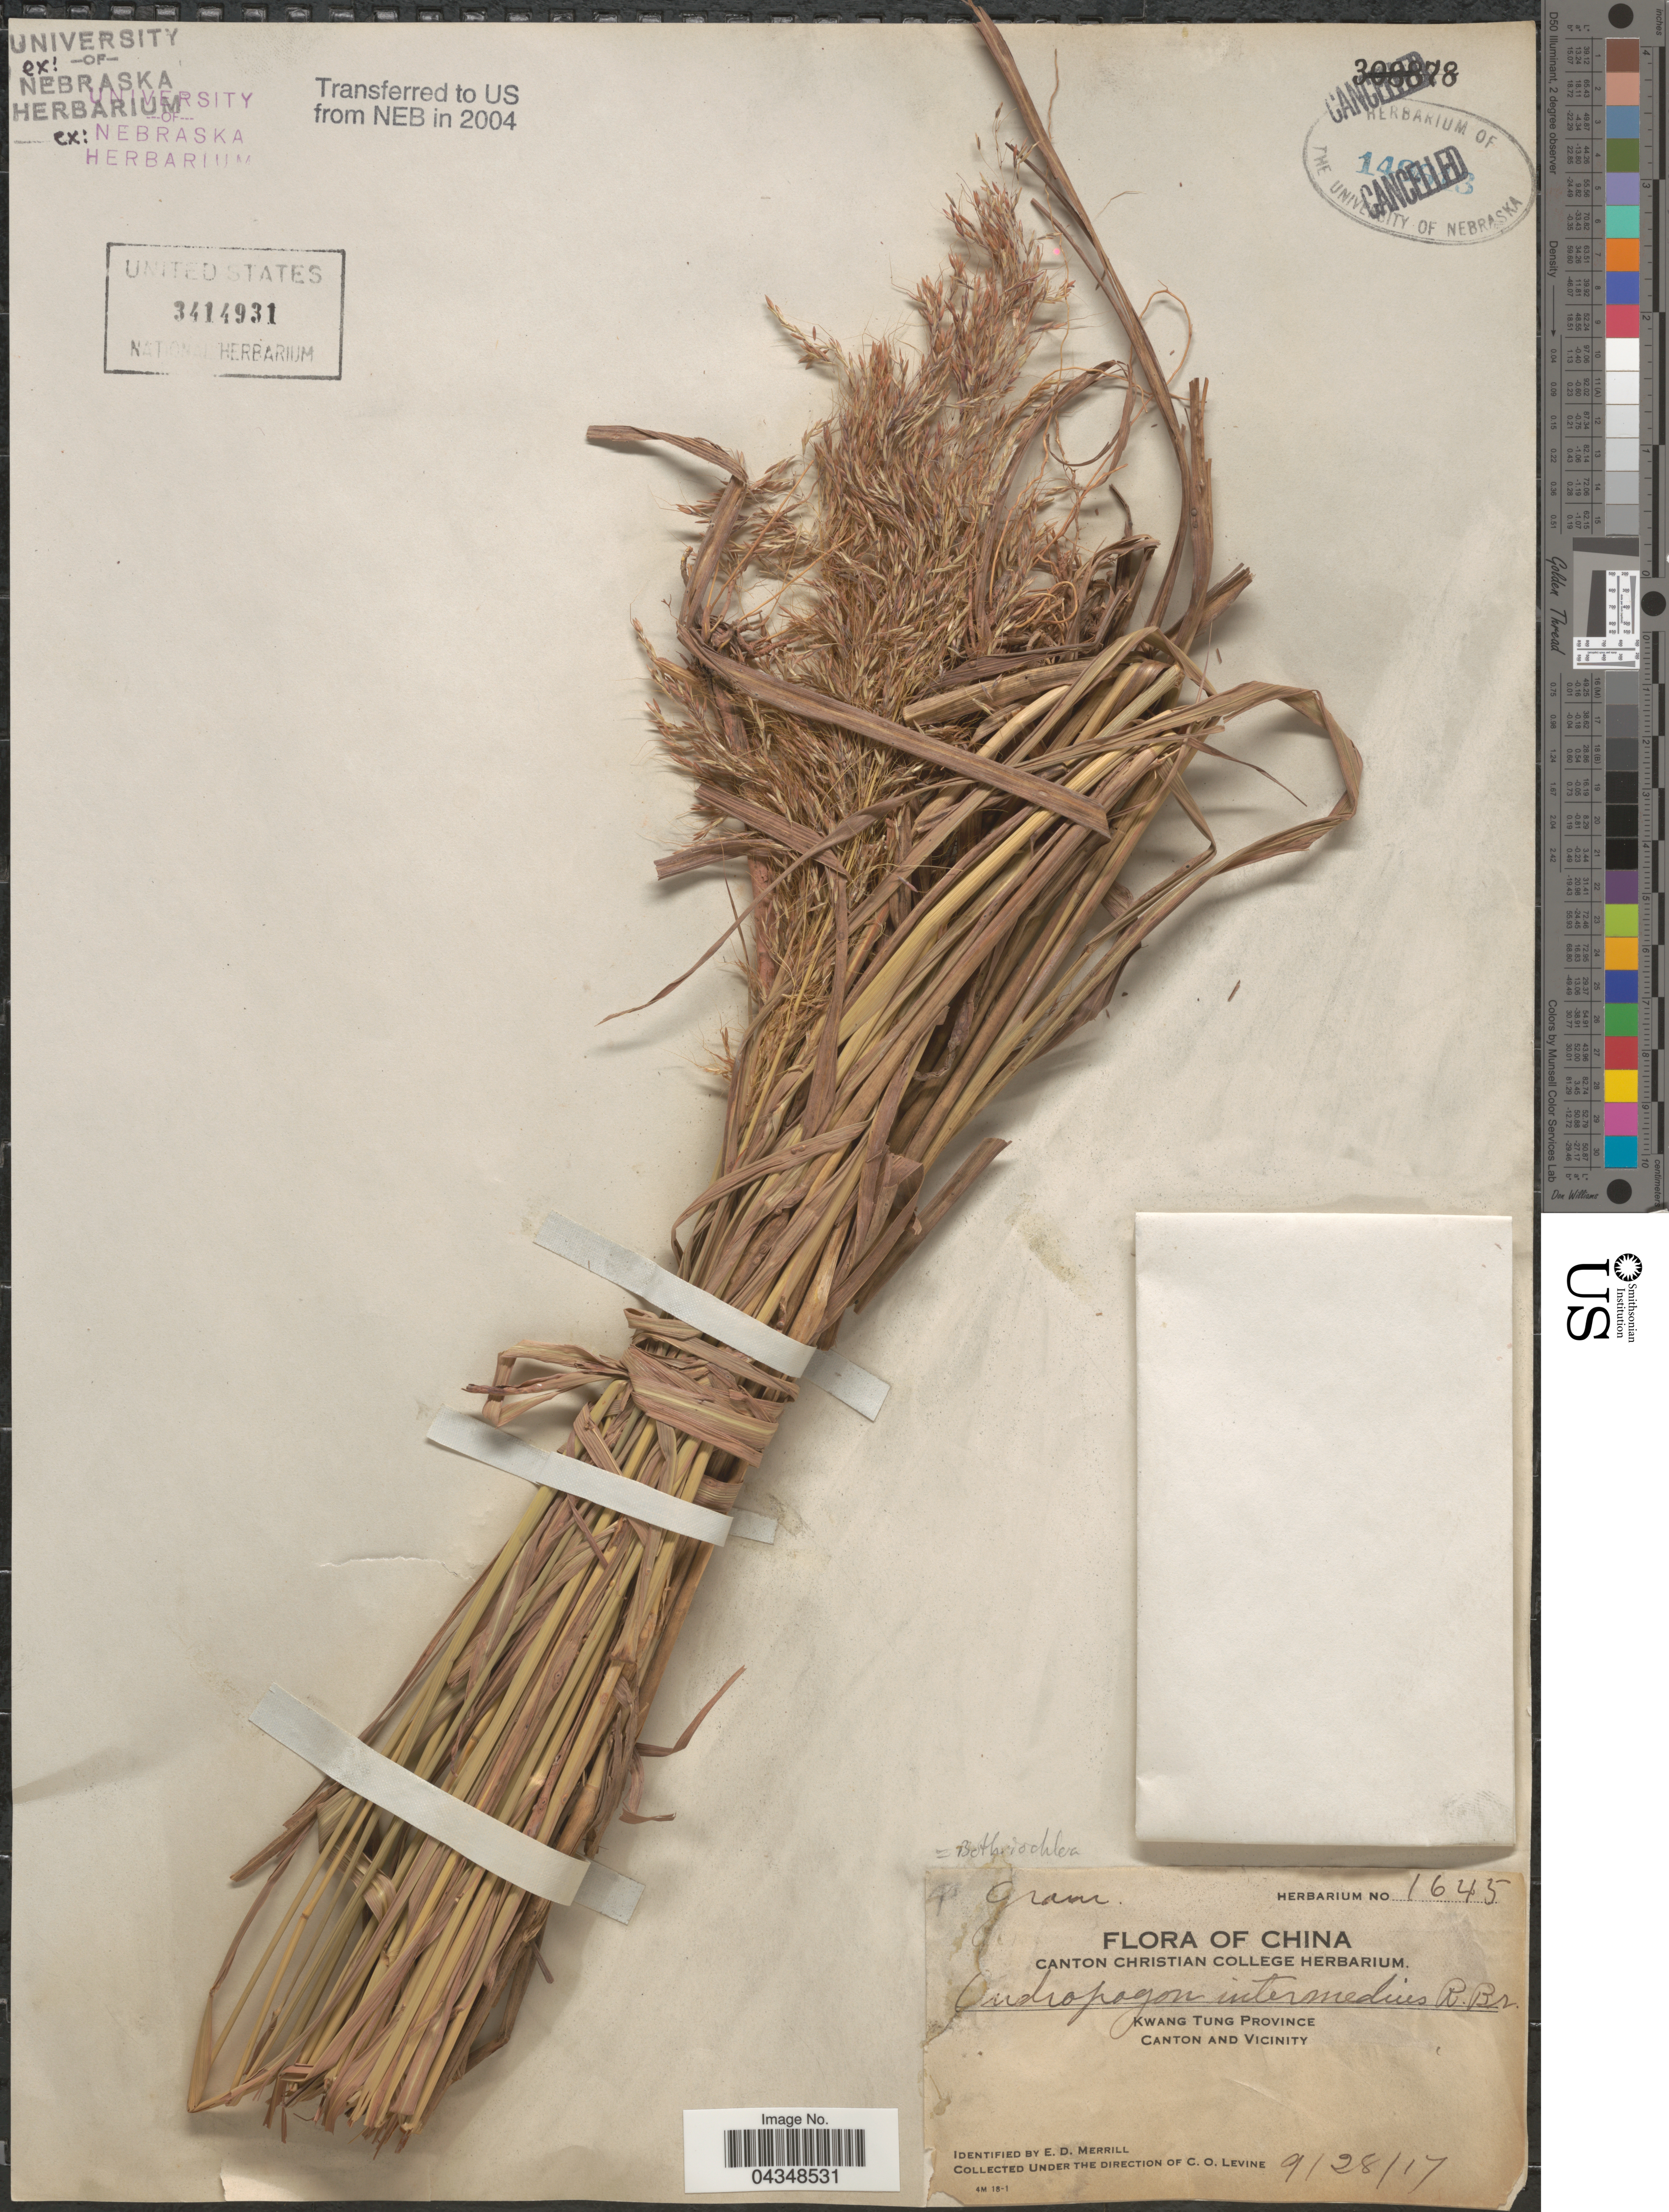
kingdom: Plantae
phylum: Tracheophyta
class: Liliopsida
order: Poales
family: Poaceae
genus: Bothriochloa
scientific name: Bothriochloa bladhii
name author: (Retz.) S.T. Blake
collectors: C. O. Levine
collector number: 1645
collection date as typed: Transcribed d/m/y: 28/9/17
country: China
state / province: Guangdong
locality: Kwang Tung Province. Canton and Vicinity.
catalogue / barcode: US 3414931